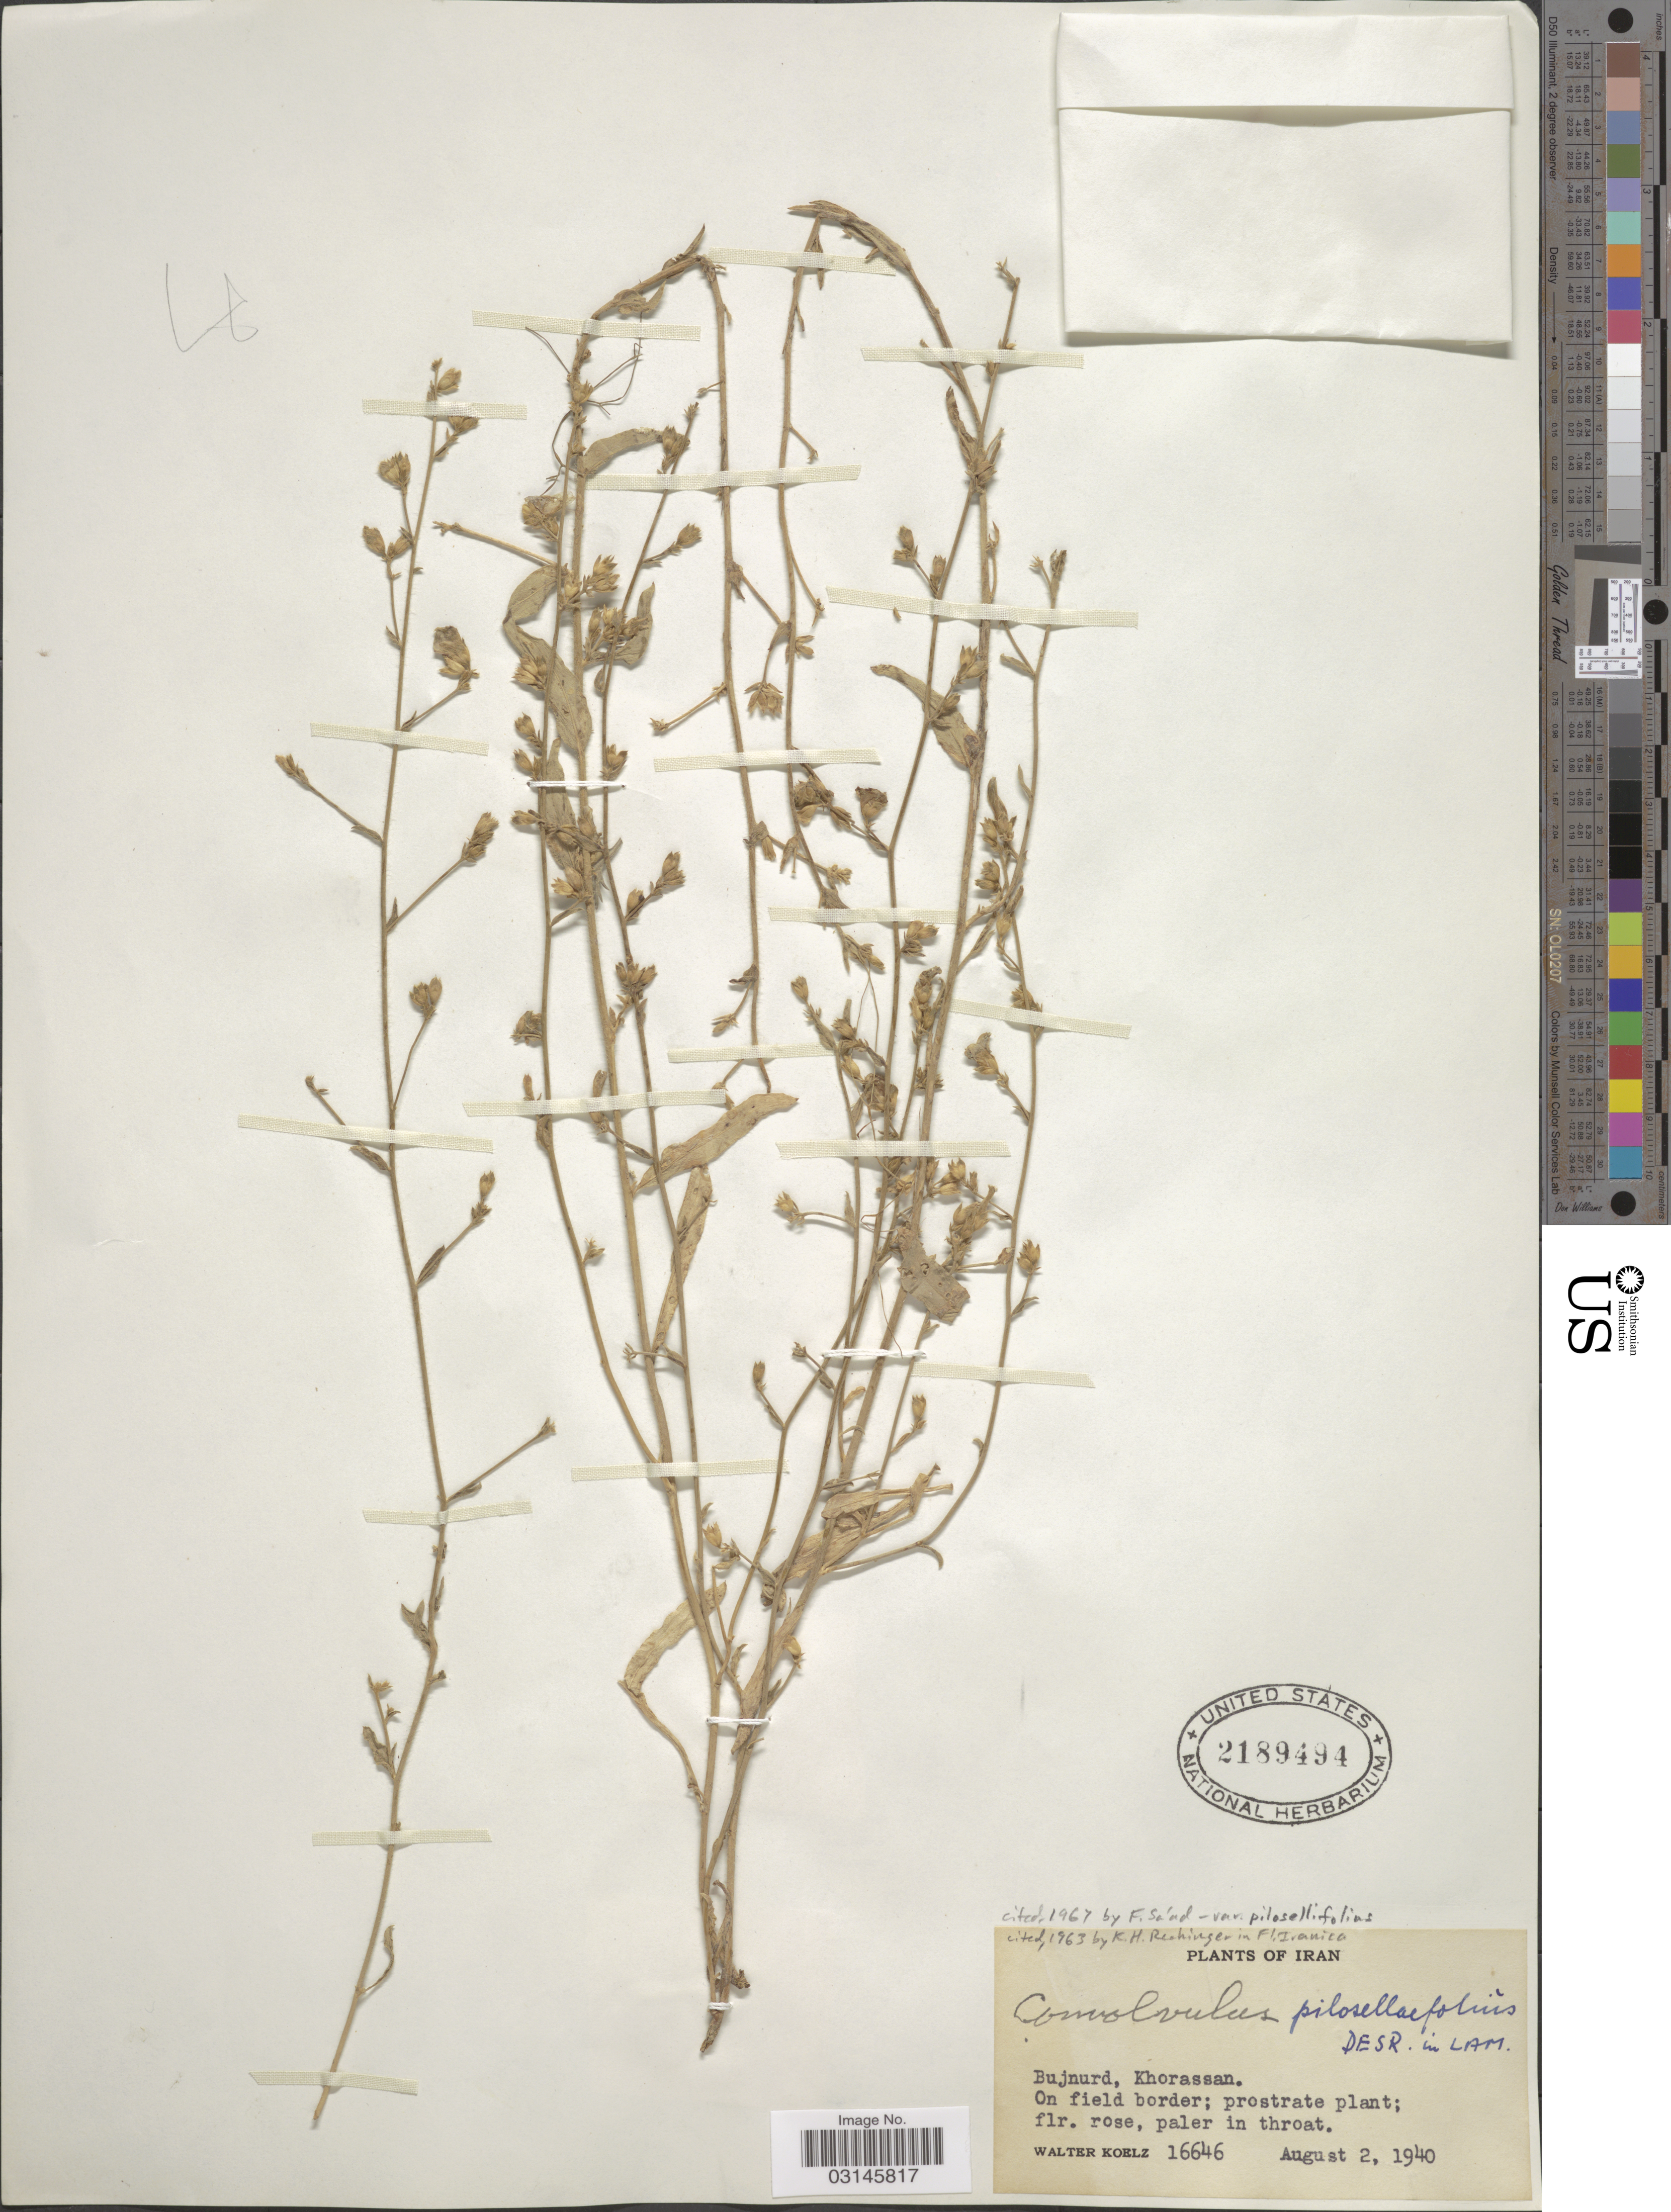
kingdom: Plantae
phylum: Tracheophyta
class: Magnoliopsida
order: Solanales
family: Convolvulaceae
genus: Convolvulus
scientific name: Convolvulus pilosellifolius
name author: Desr.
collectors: W. N. Koelz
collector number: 16646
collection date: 1940-08-02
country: Iran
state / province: Khorasan [obsolete]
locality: Bujnurd, Khorassan.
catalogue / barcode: US 2189494